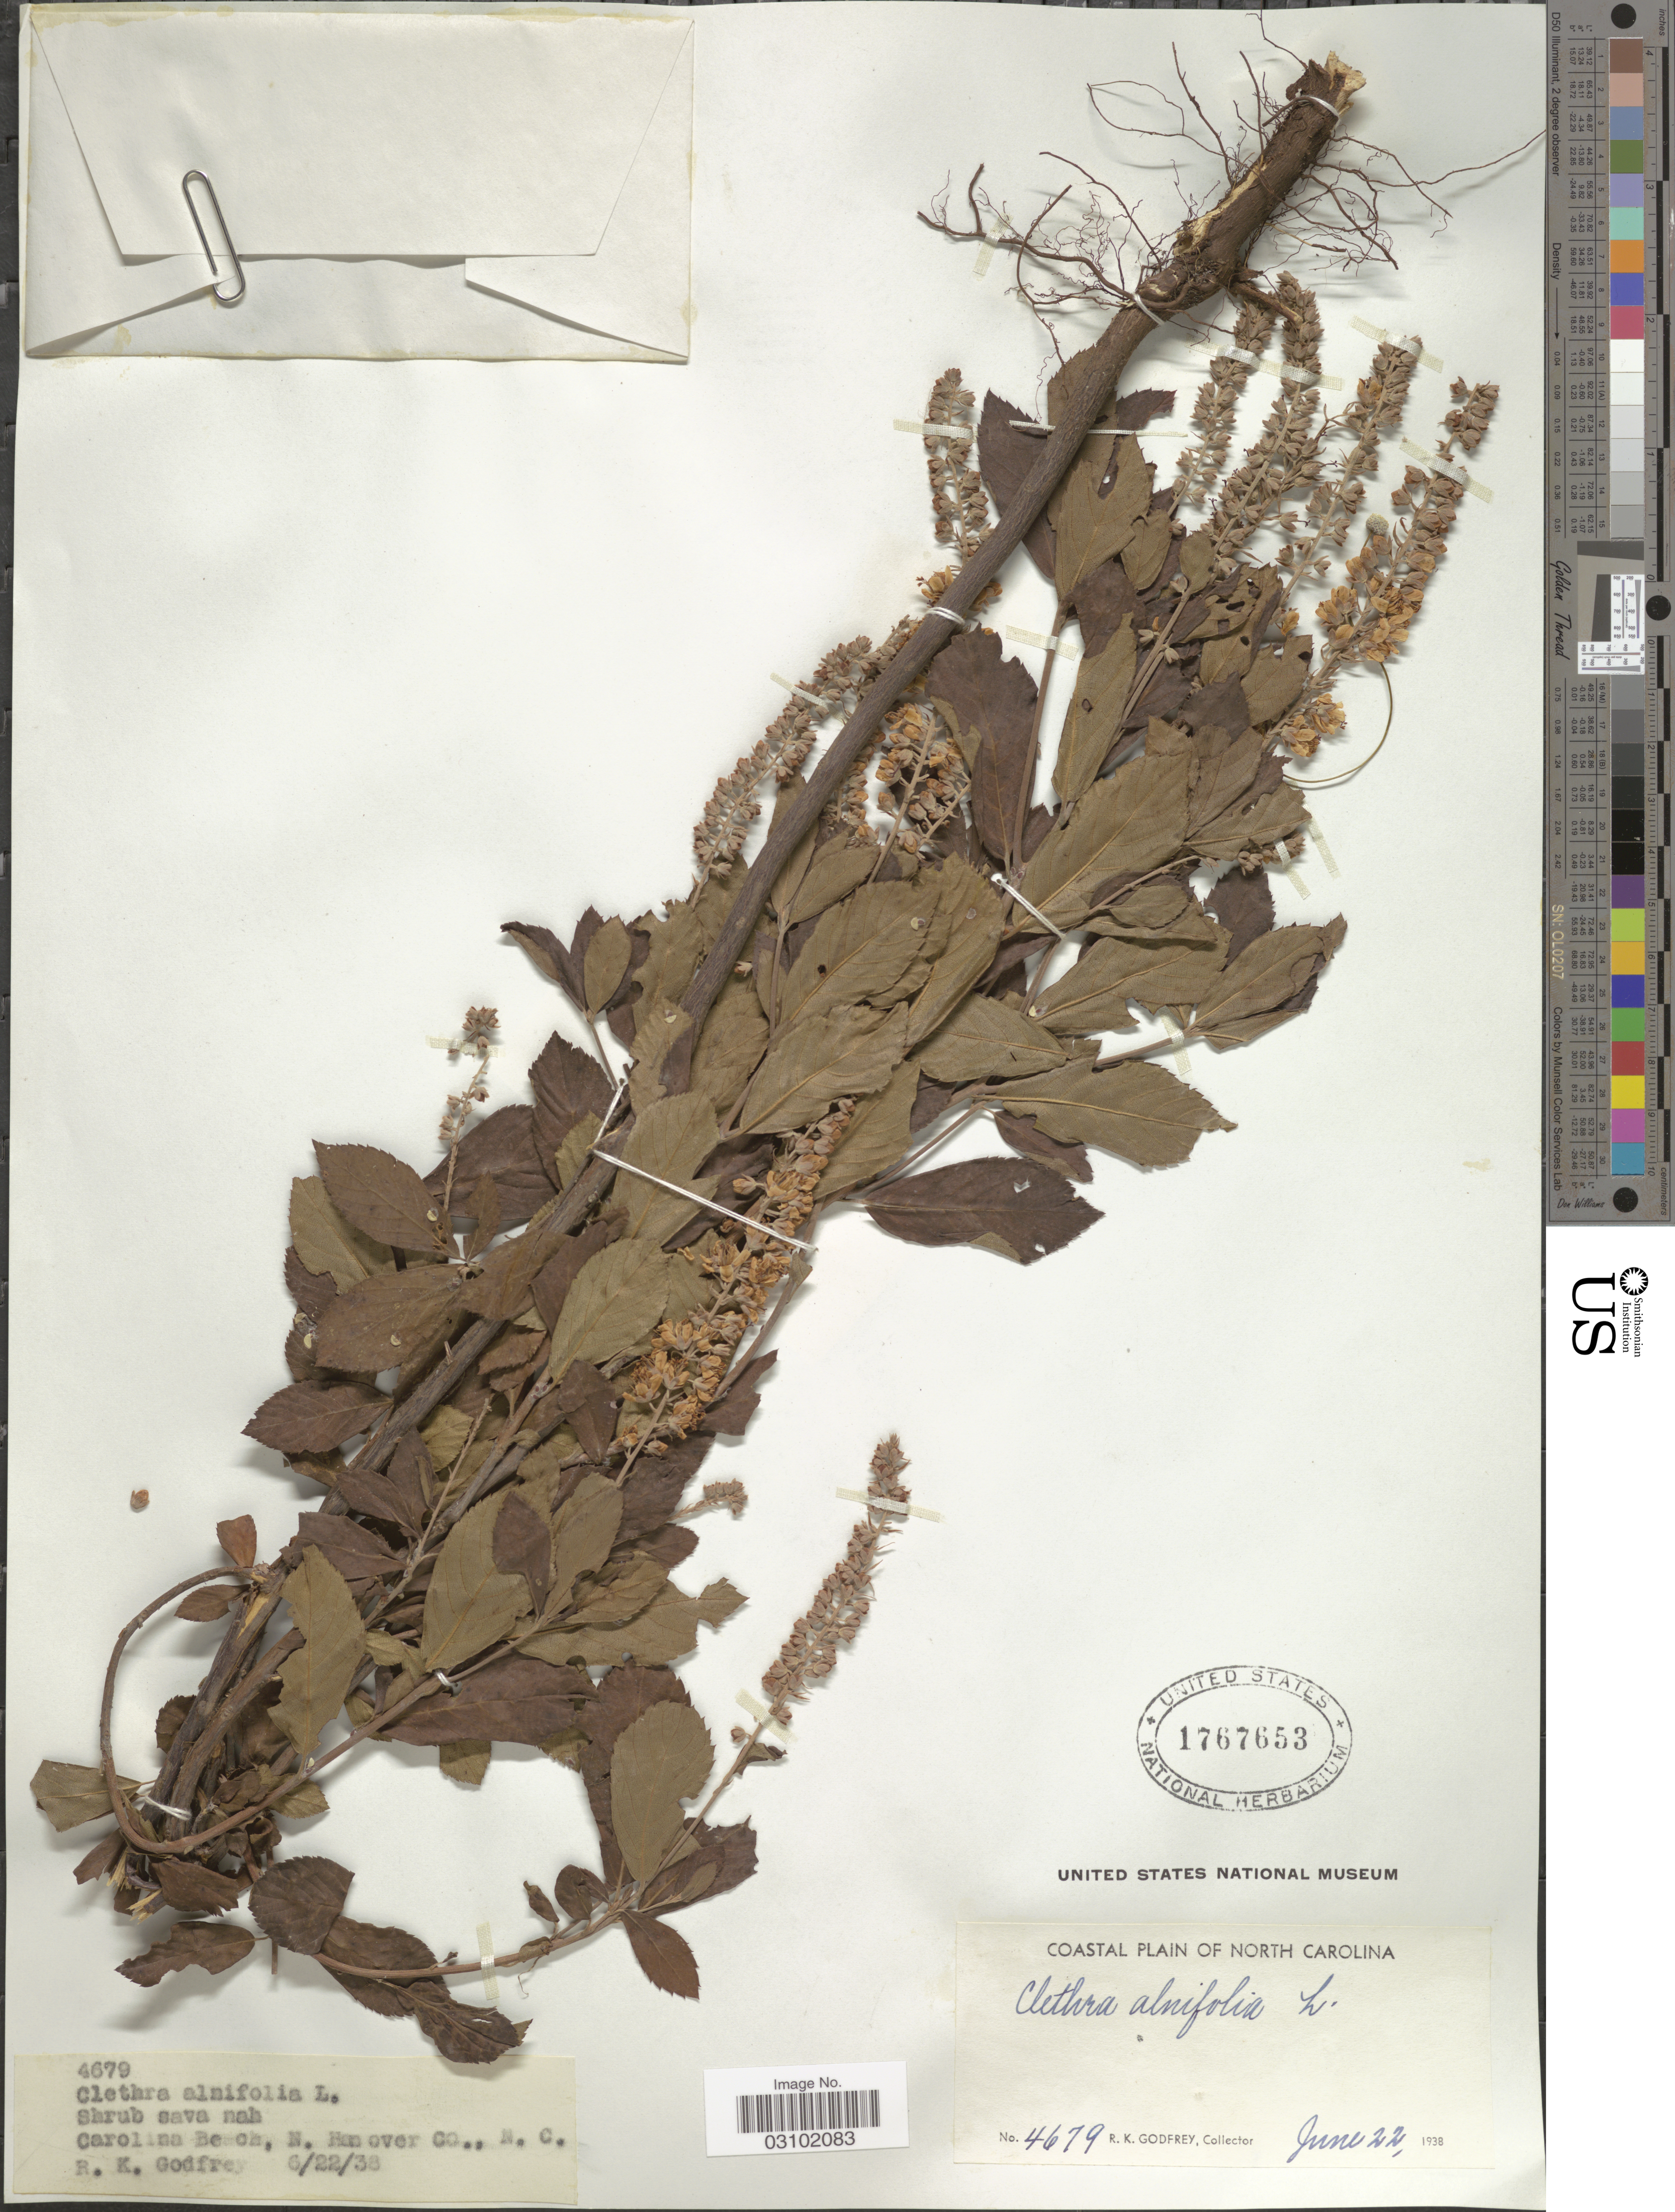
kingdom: Plantae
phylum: Tracheophyta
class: Magnoliopsida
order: Ericales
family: Clethraceae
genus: Clethra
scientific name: Clethra alnifolia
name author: L.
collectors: R. K. Godfrey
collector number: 4679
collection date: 1938-06-22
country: United States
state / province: North Carolina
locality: Coastal Plain of North Carolina, Carolina Beach, N. Hanover Co.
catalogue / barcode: US 1767653